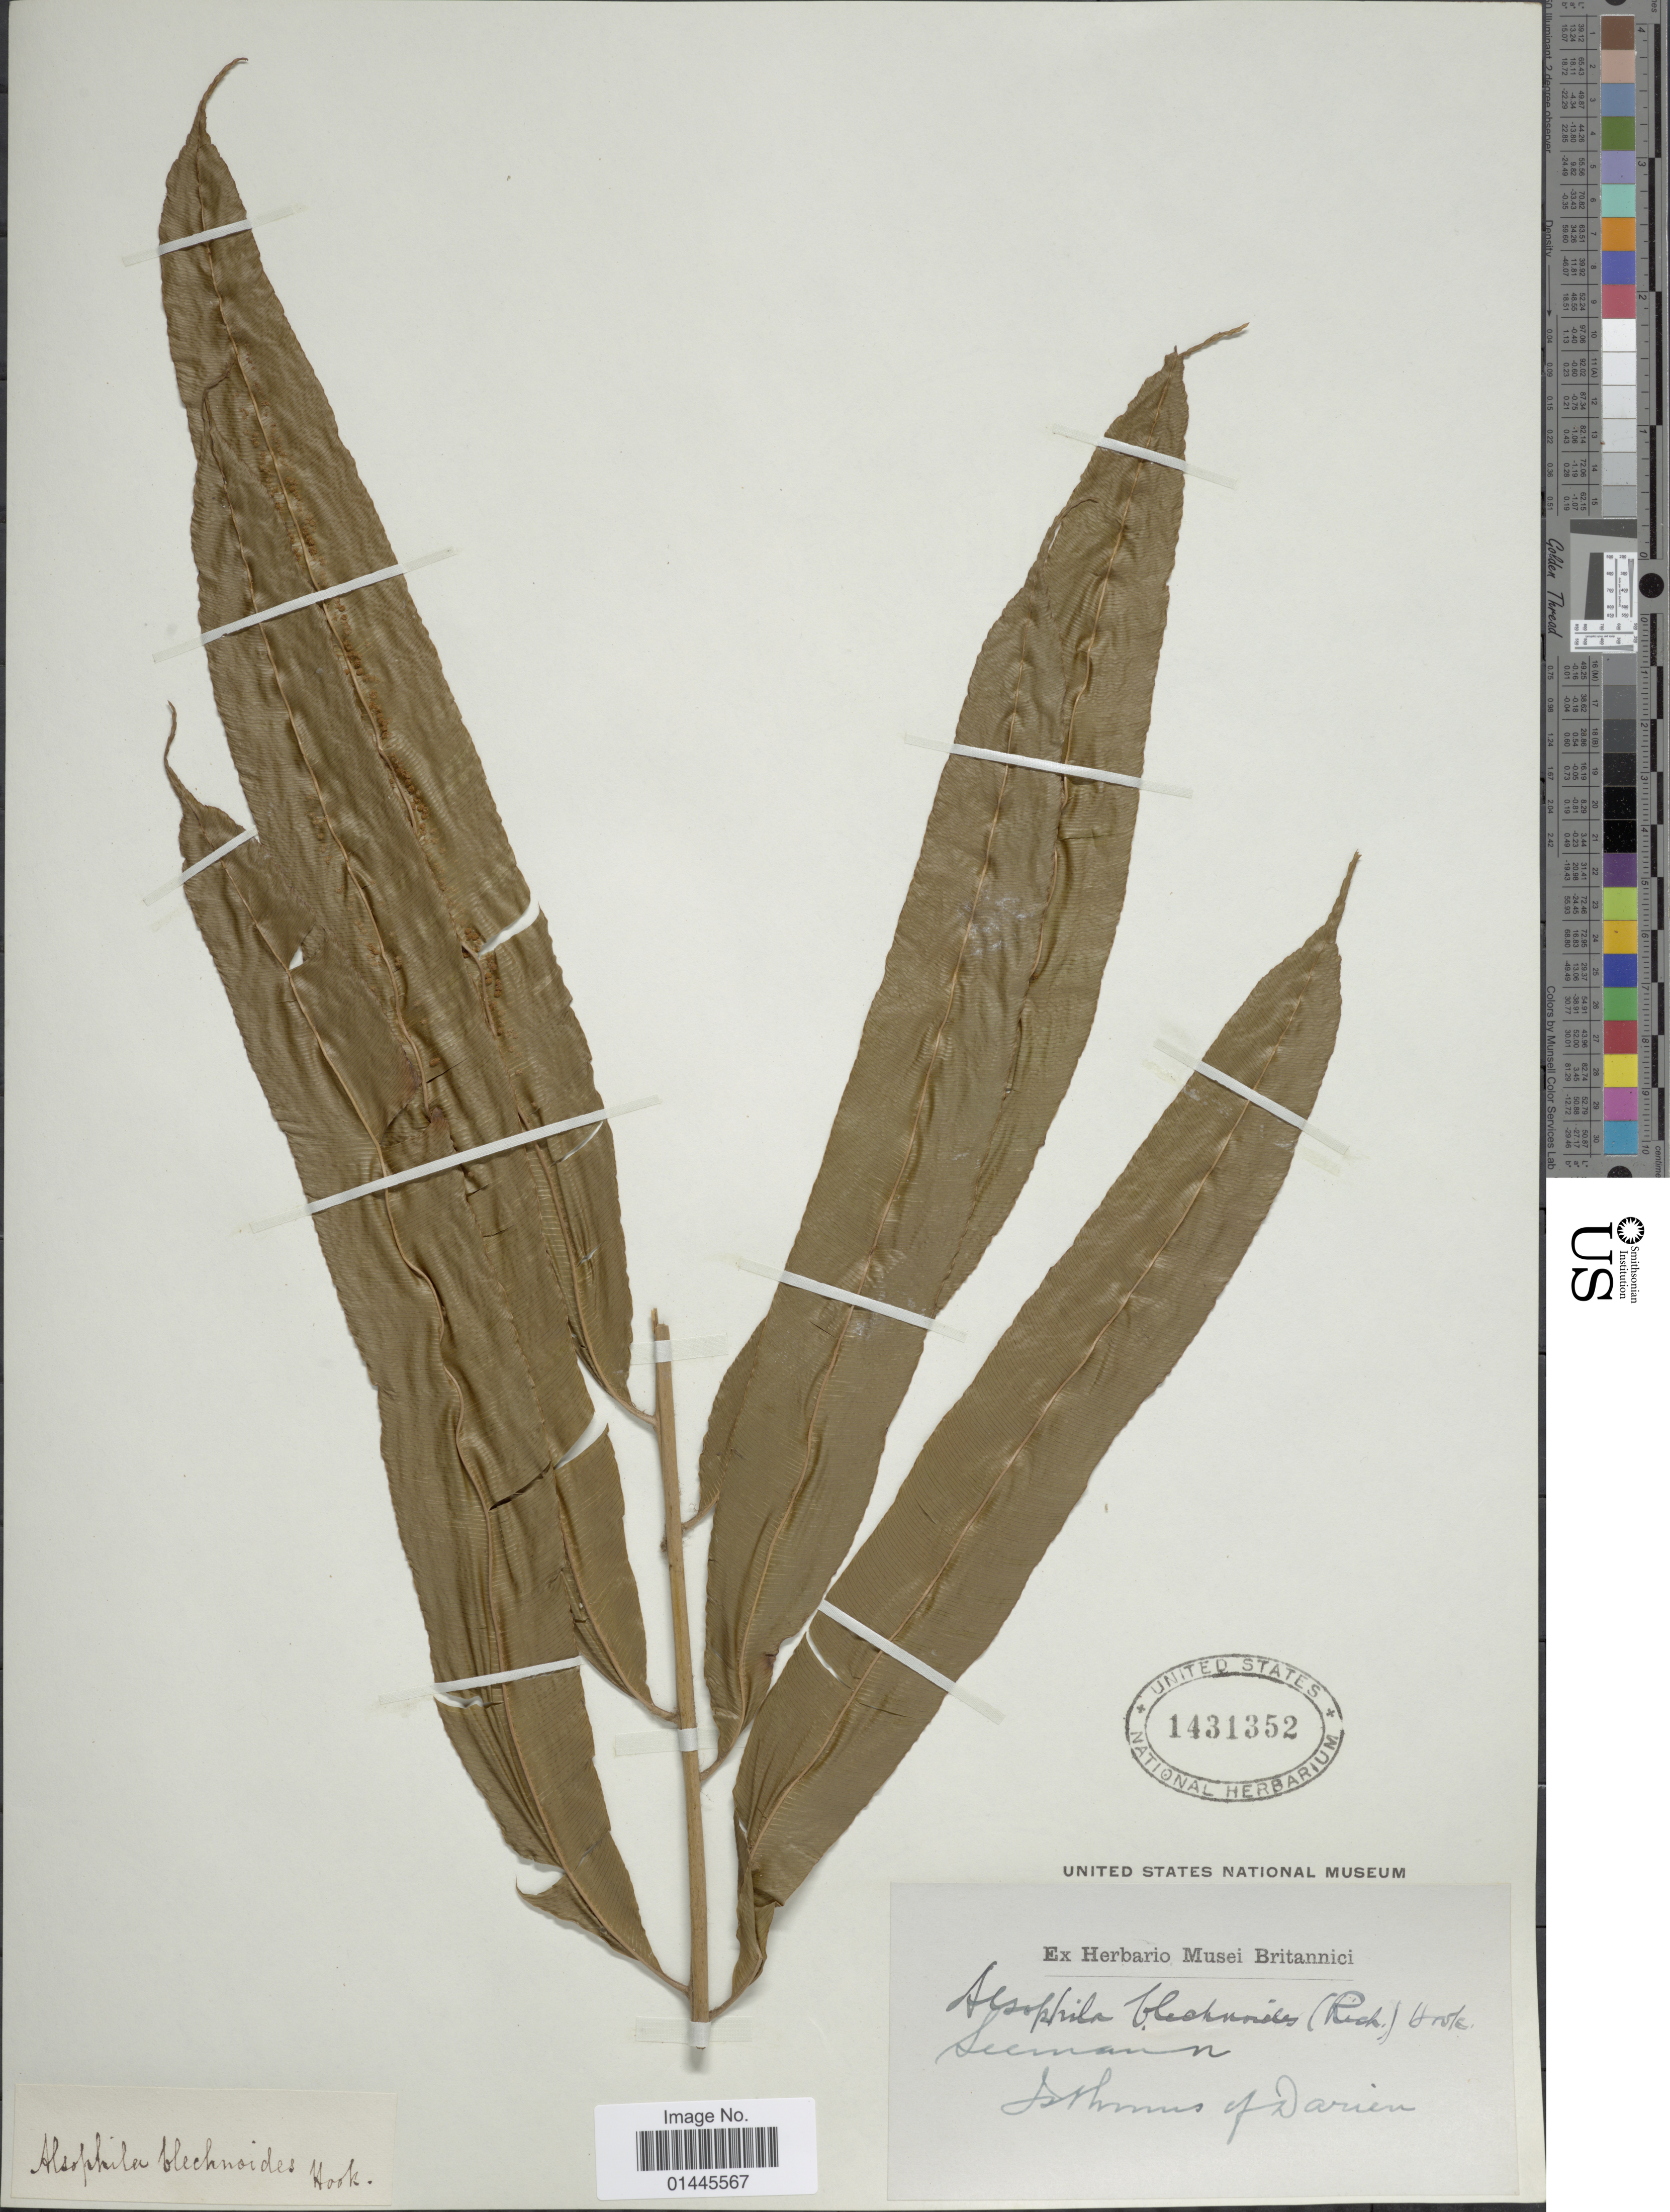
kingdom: Plantae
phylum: Tracheophyta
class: Polypodiopsida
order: Cyatheales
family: Metaxyaceae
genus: Metaxya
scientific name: Metaxya rostrata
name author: (Kunth) C. Presl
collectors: ex herb. Musei Britannici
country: Panama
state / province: Darién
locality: Isthmus of Darien.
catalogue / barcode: US 1431352